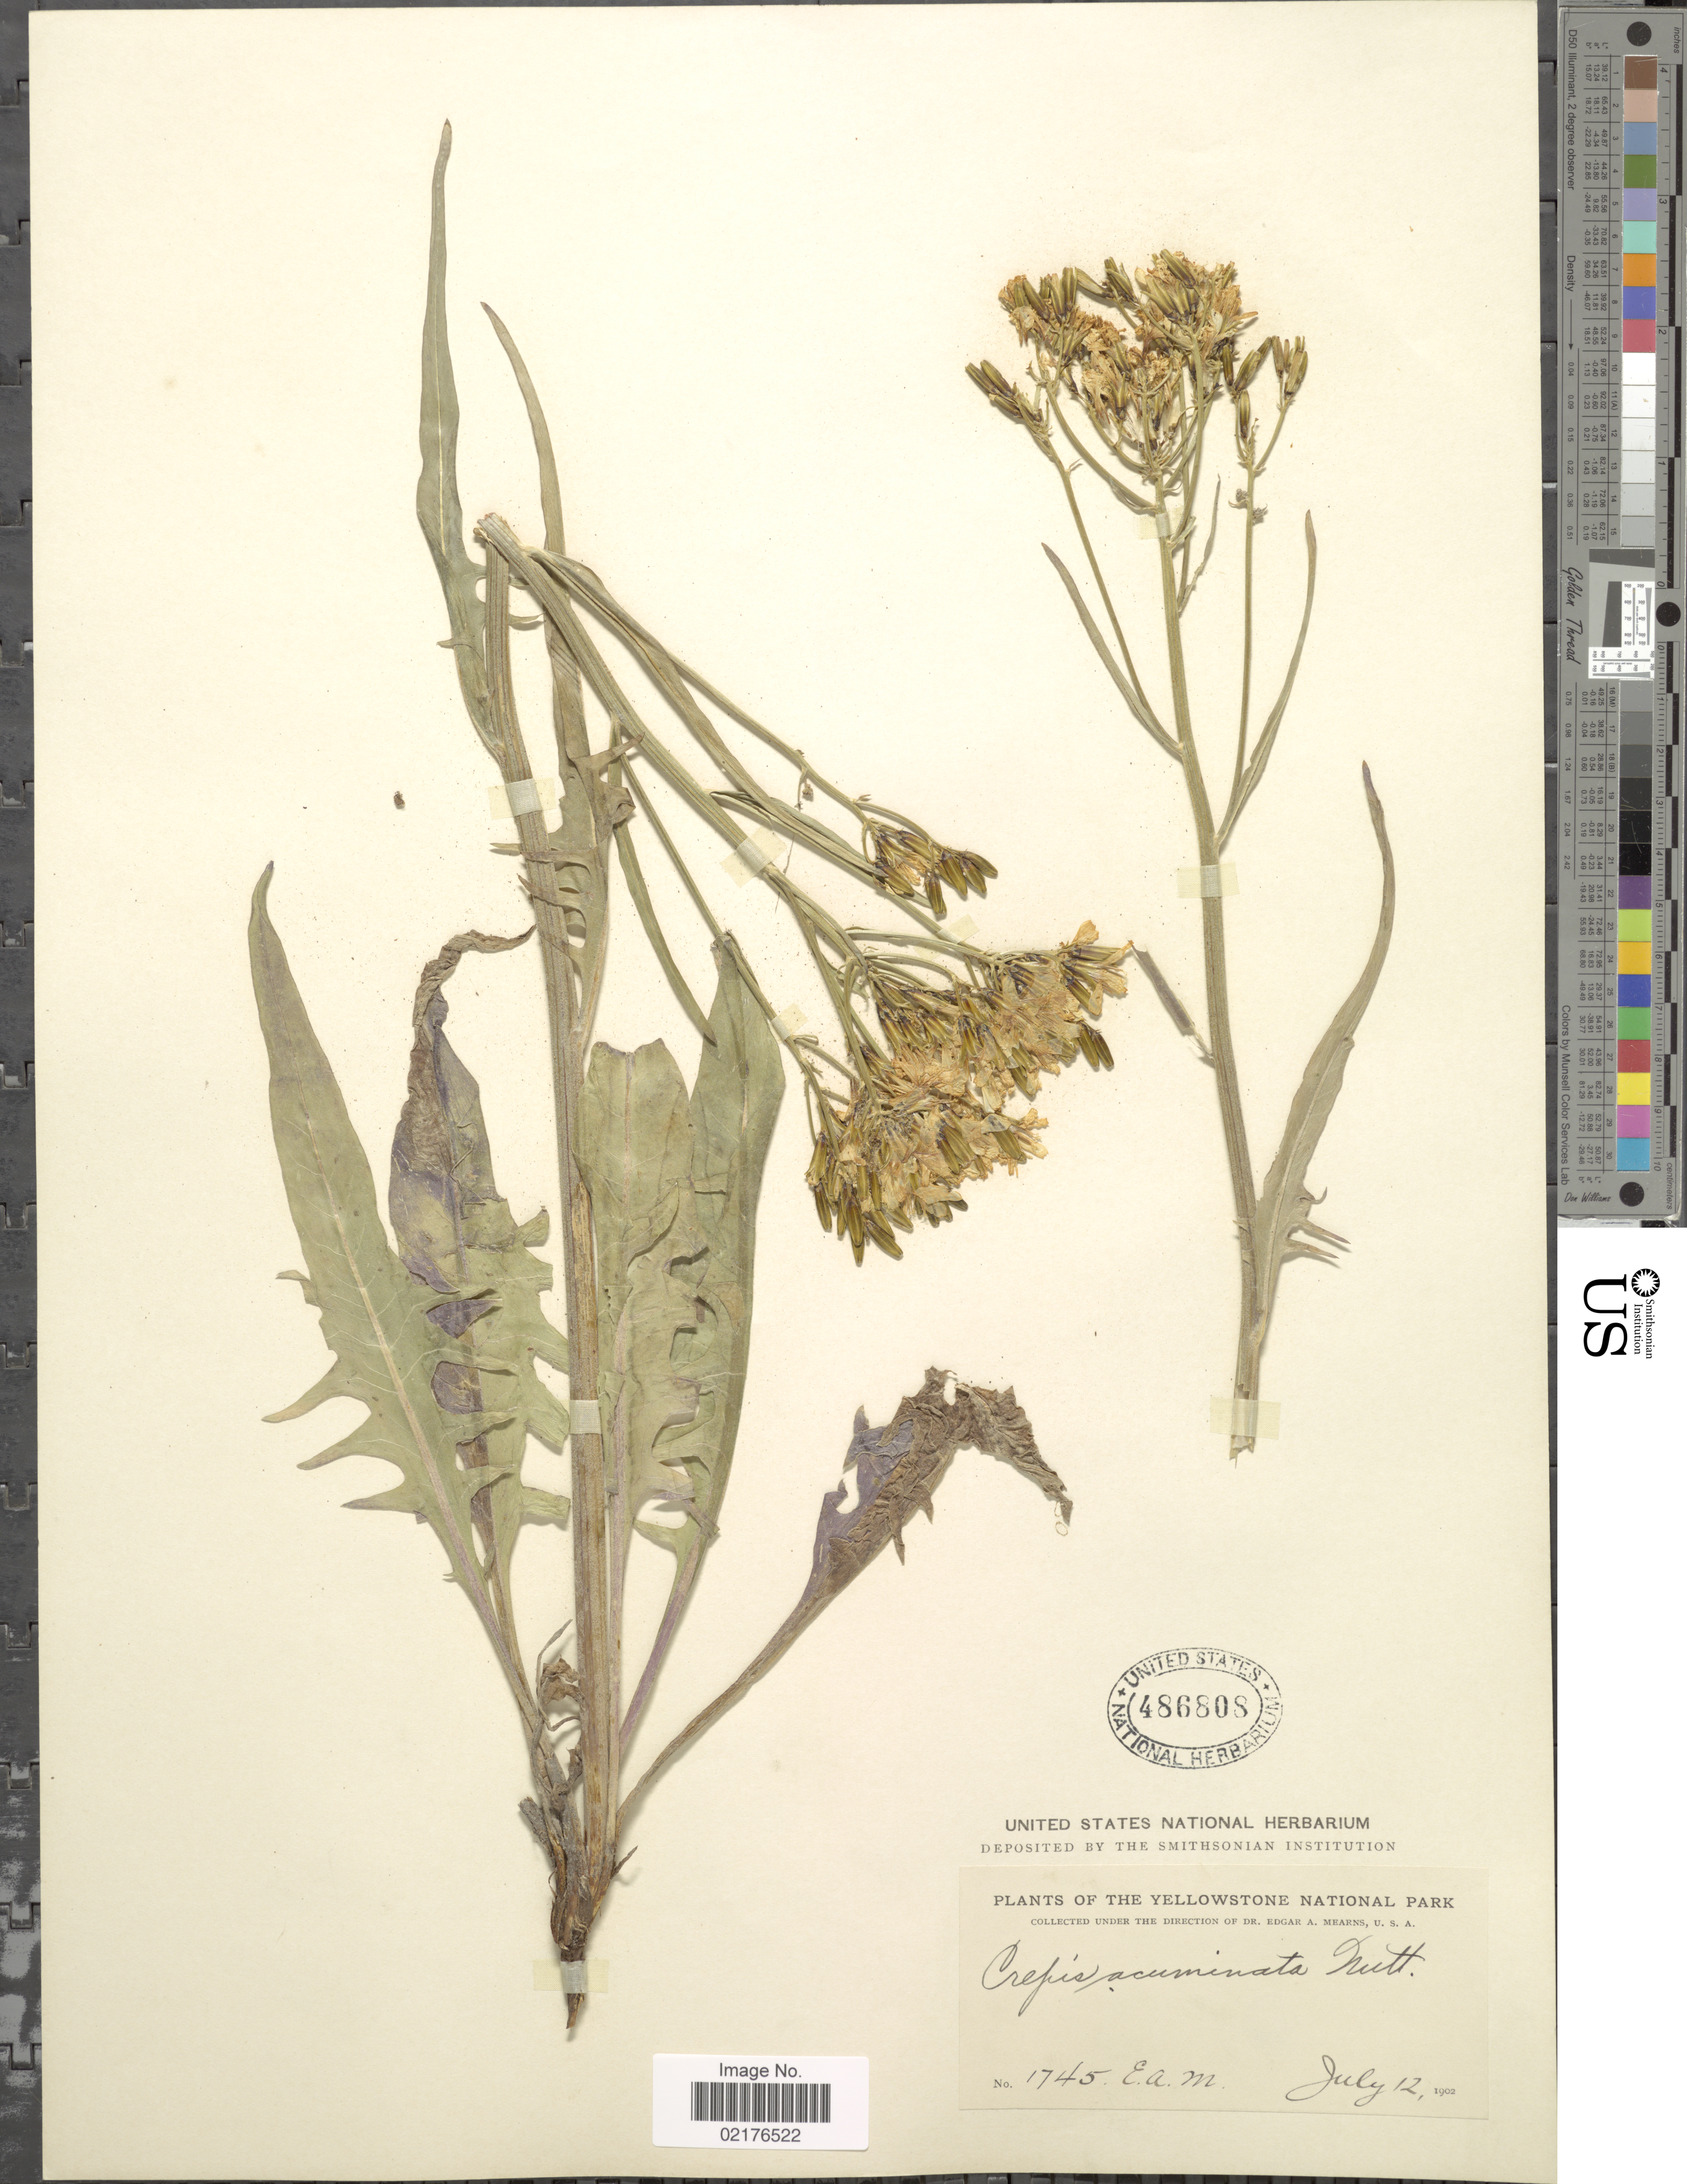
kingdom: Plantae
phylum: Tracheophyta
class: Magnoliopsida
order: Asterales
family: Asteraceae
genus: Crepis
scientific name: Crepis acuminata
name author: Nutt.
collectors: E. A. Mearns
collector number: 1745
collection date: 1902-07-12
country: United States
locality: The Yellowstone National Park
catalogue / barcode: US 486808